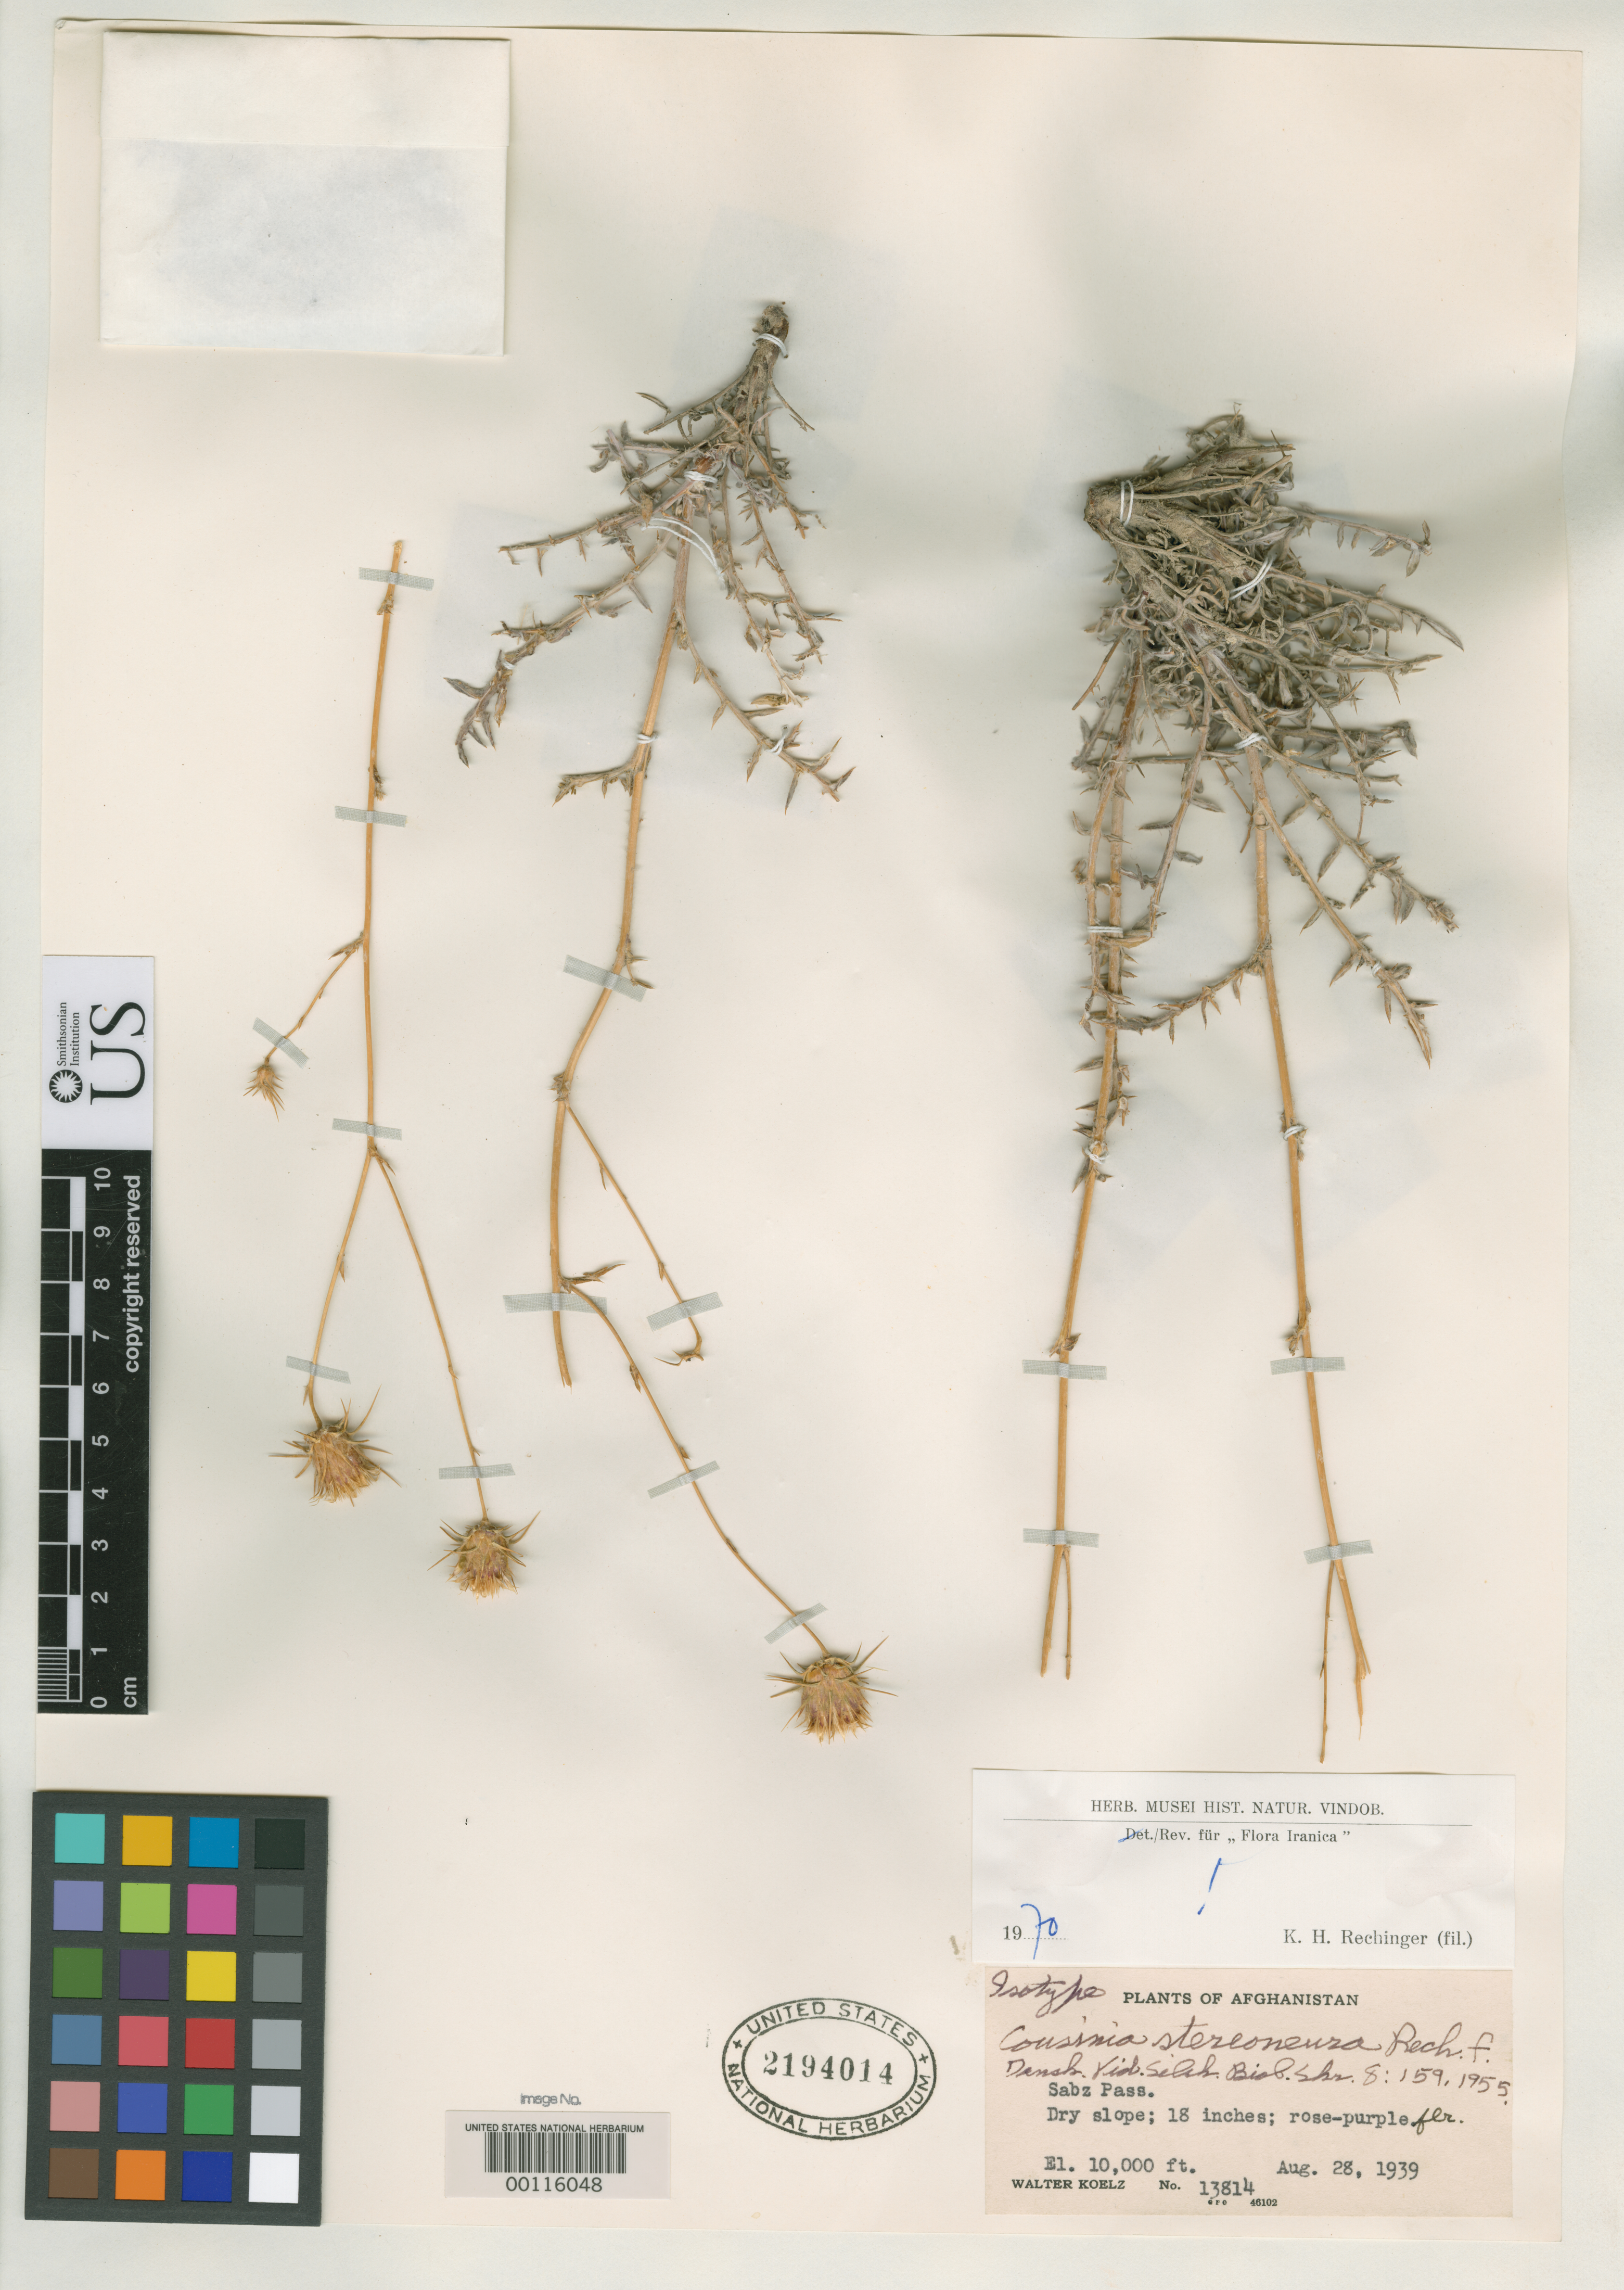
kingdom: Plantae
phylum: Tracheophyta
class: Magnoliopsida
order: Asterales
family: Asteraceae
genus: Cousinia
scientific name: Cousinia stereoneura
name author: Rech. f.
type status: Isotype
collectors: W. N. Koelz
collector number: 13814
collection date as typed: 28 Aug 1939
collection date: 1939-08-28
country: Afghanistan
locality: Sabz Pass.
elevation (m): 3048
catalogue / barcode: US 2194014